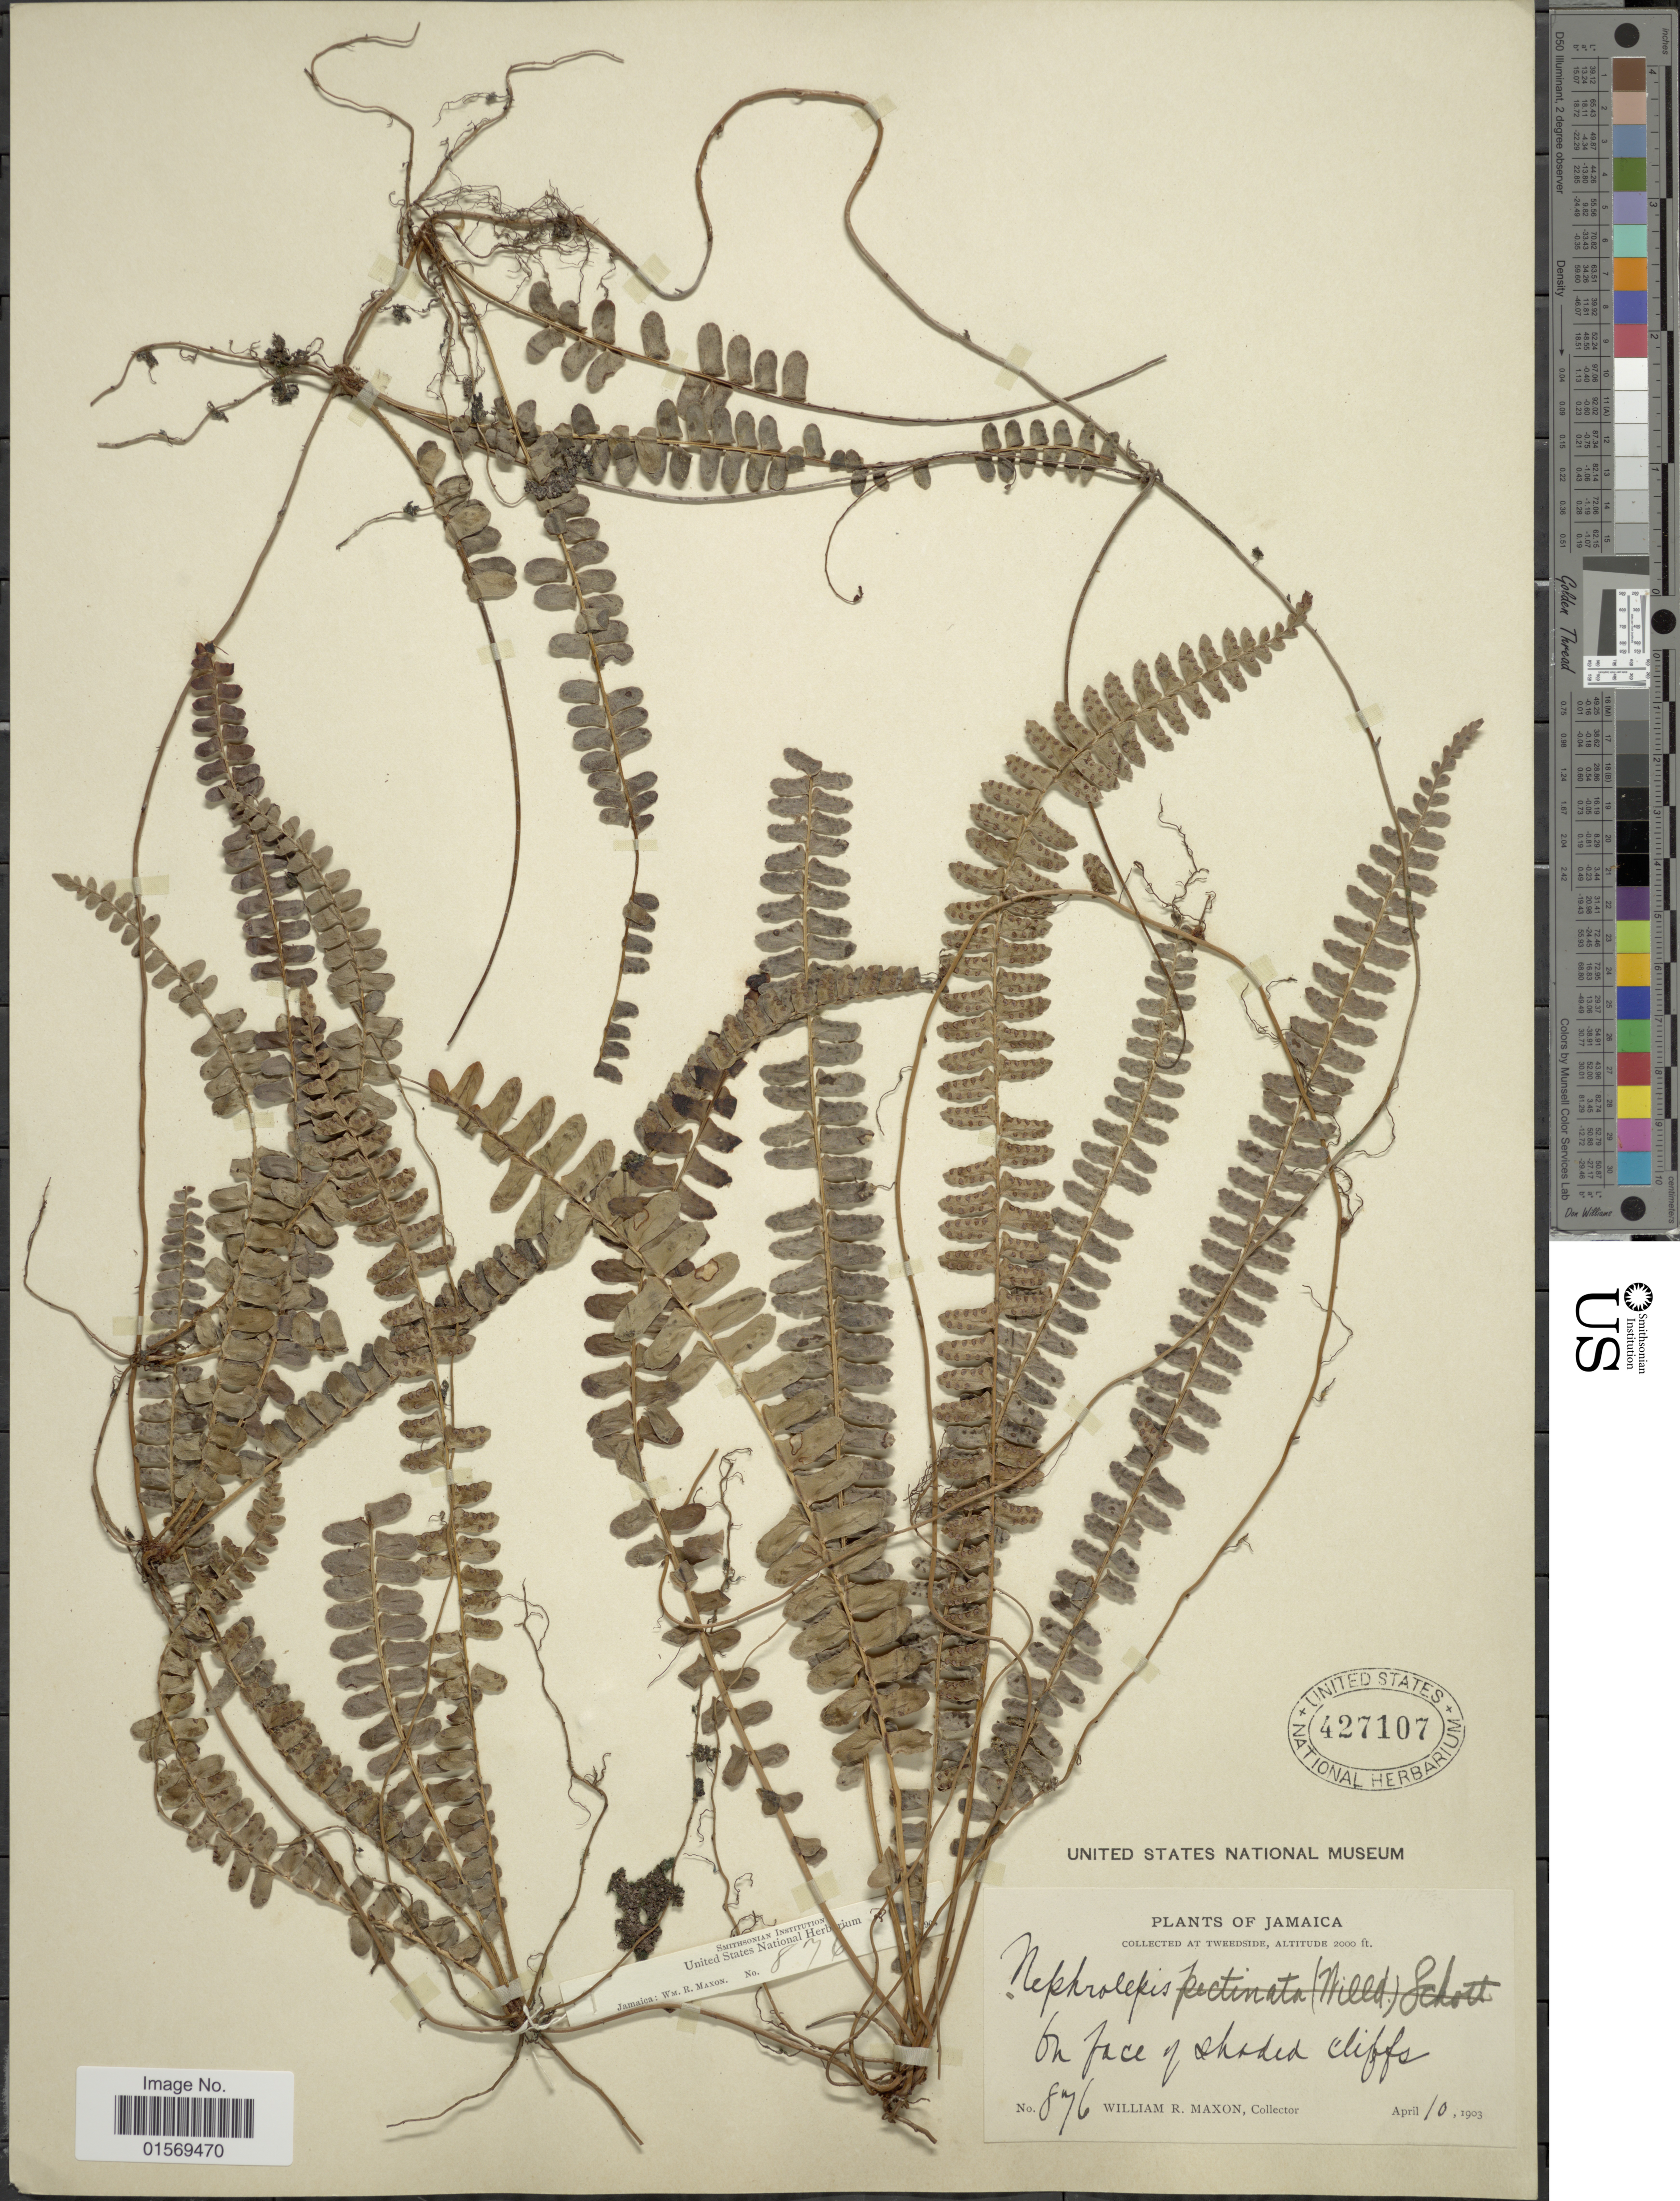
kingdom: Plantae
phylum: Tracheophyta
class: Polypodiopsida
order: Polypodiales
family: Nephrolepidaceae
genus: Nephrolepis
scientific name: Nephrolepis pectinata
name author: (Willd.) Schott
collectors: W. R. Maxon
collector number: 876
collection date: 1903-04-10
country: Jamaica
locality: Jamaica, Tweedside.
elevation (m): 610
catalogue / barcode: US 427107